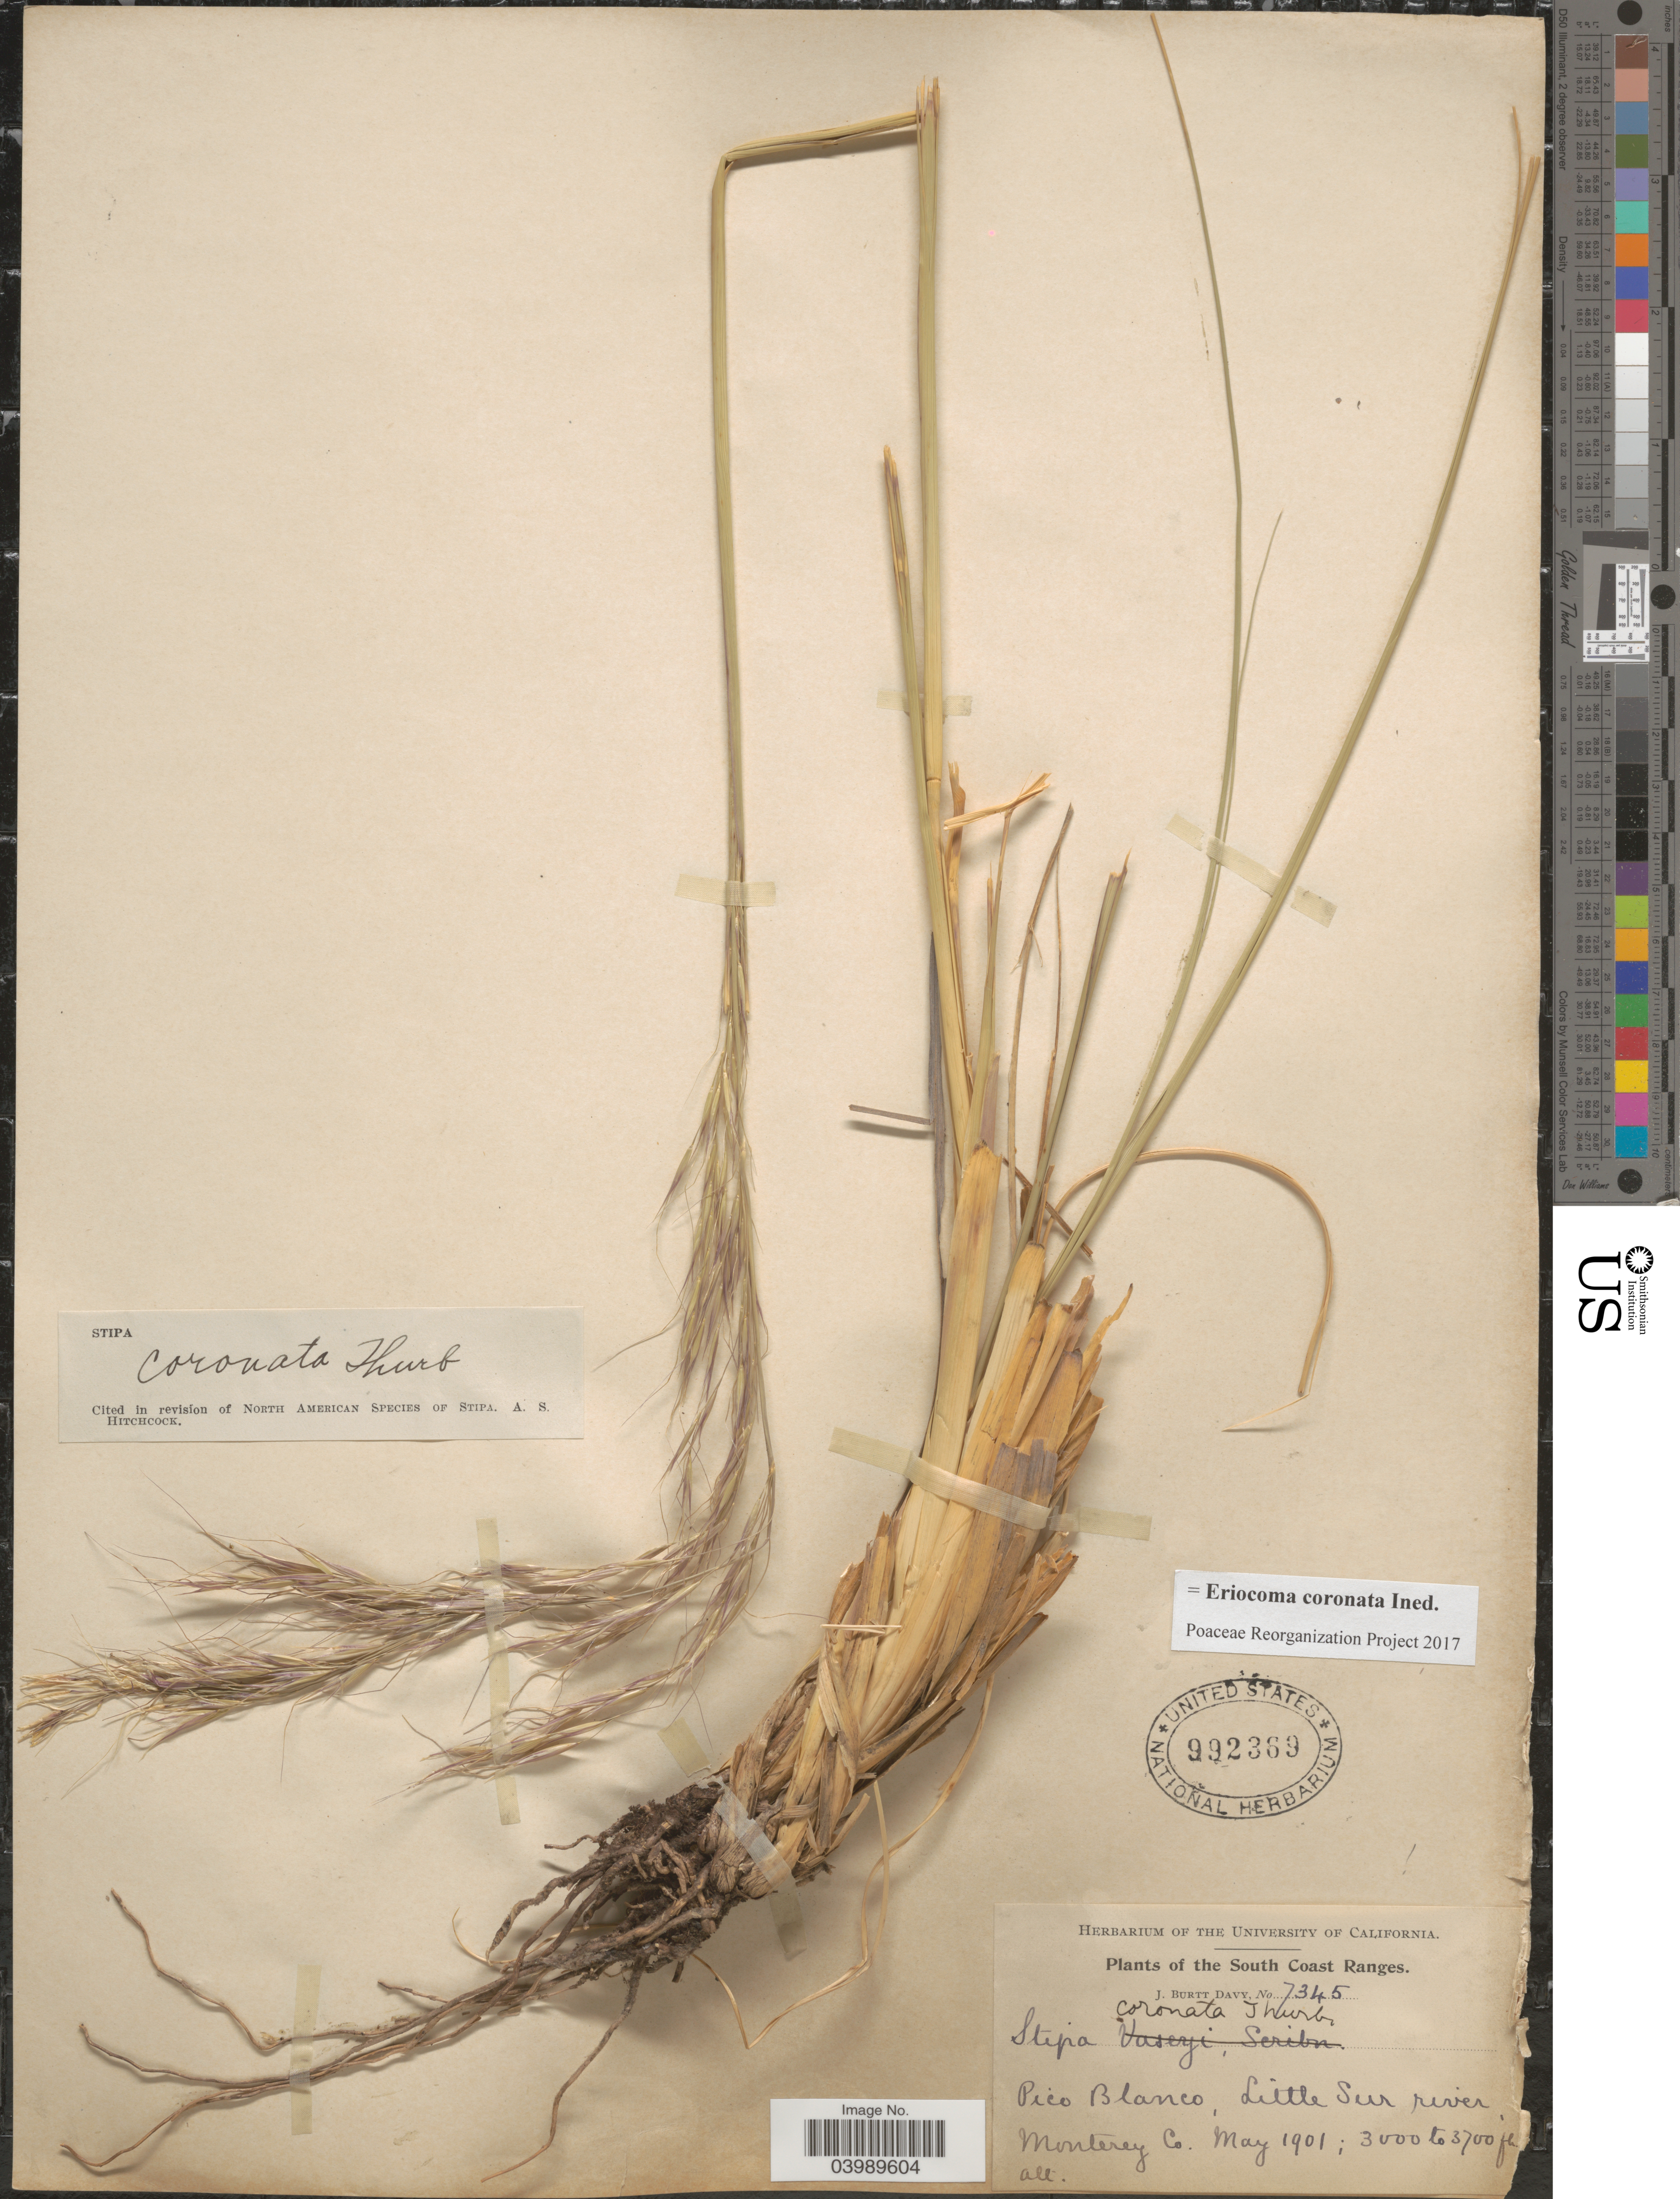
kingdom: Plantae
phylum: Tracheophyta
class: Liliopsida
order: Poales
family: Poaceae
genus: Eriocoma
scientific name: Eriocoma coronata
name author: (Thurb.) Romasch.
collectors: J. Burtt Davy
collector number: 7345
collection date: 1901-05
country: United States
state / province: California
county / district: Monterey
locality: The South Coast Ranges. Pico Blanco, Little Sur river, Monterey Co.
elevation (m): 914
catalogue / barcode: US 992369